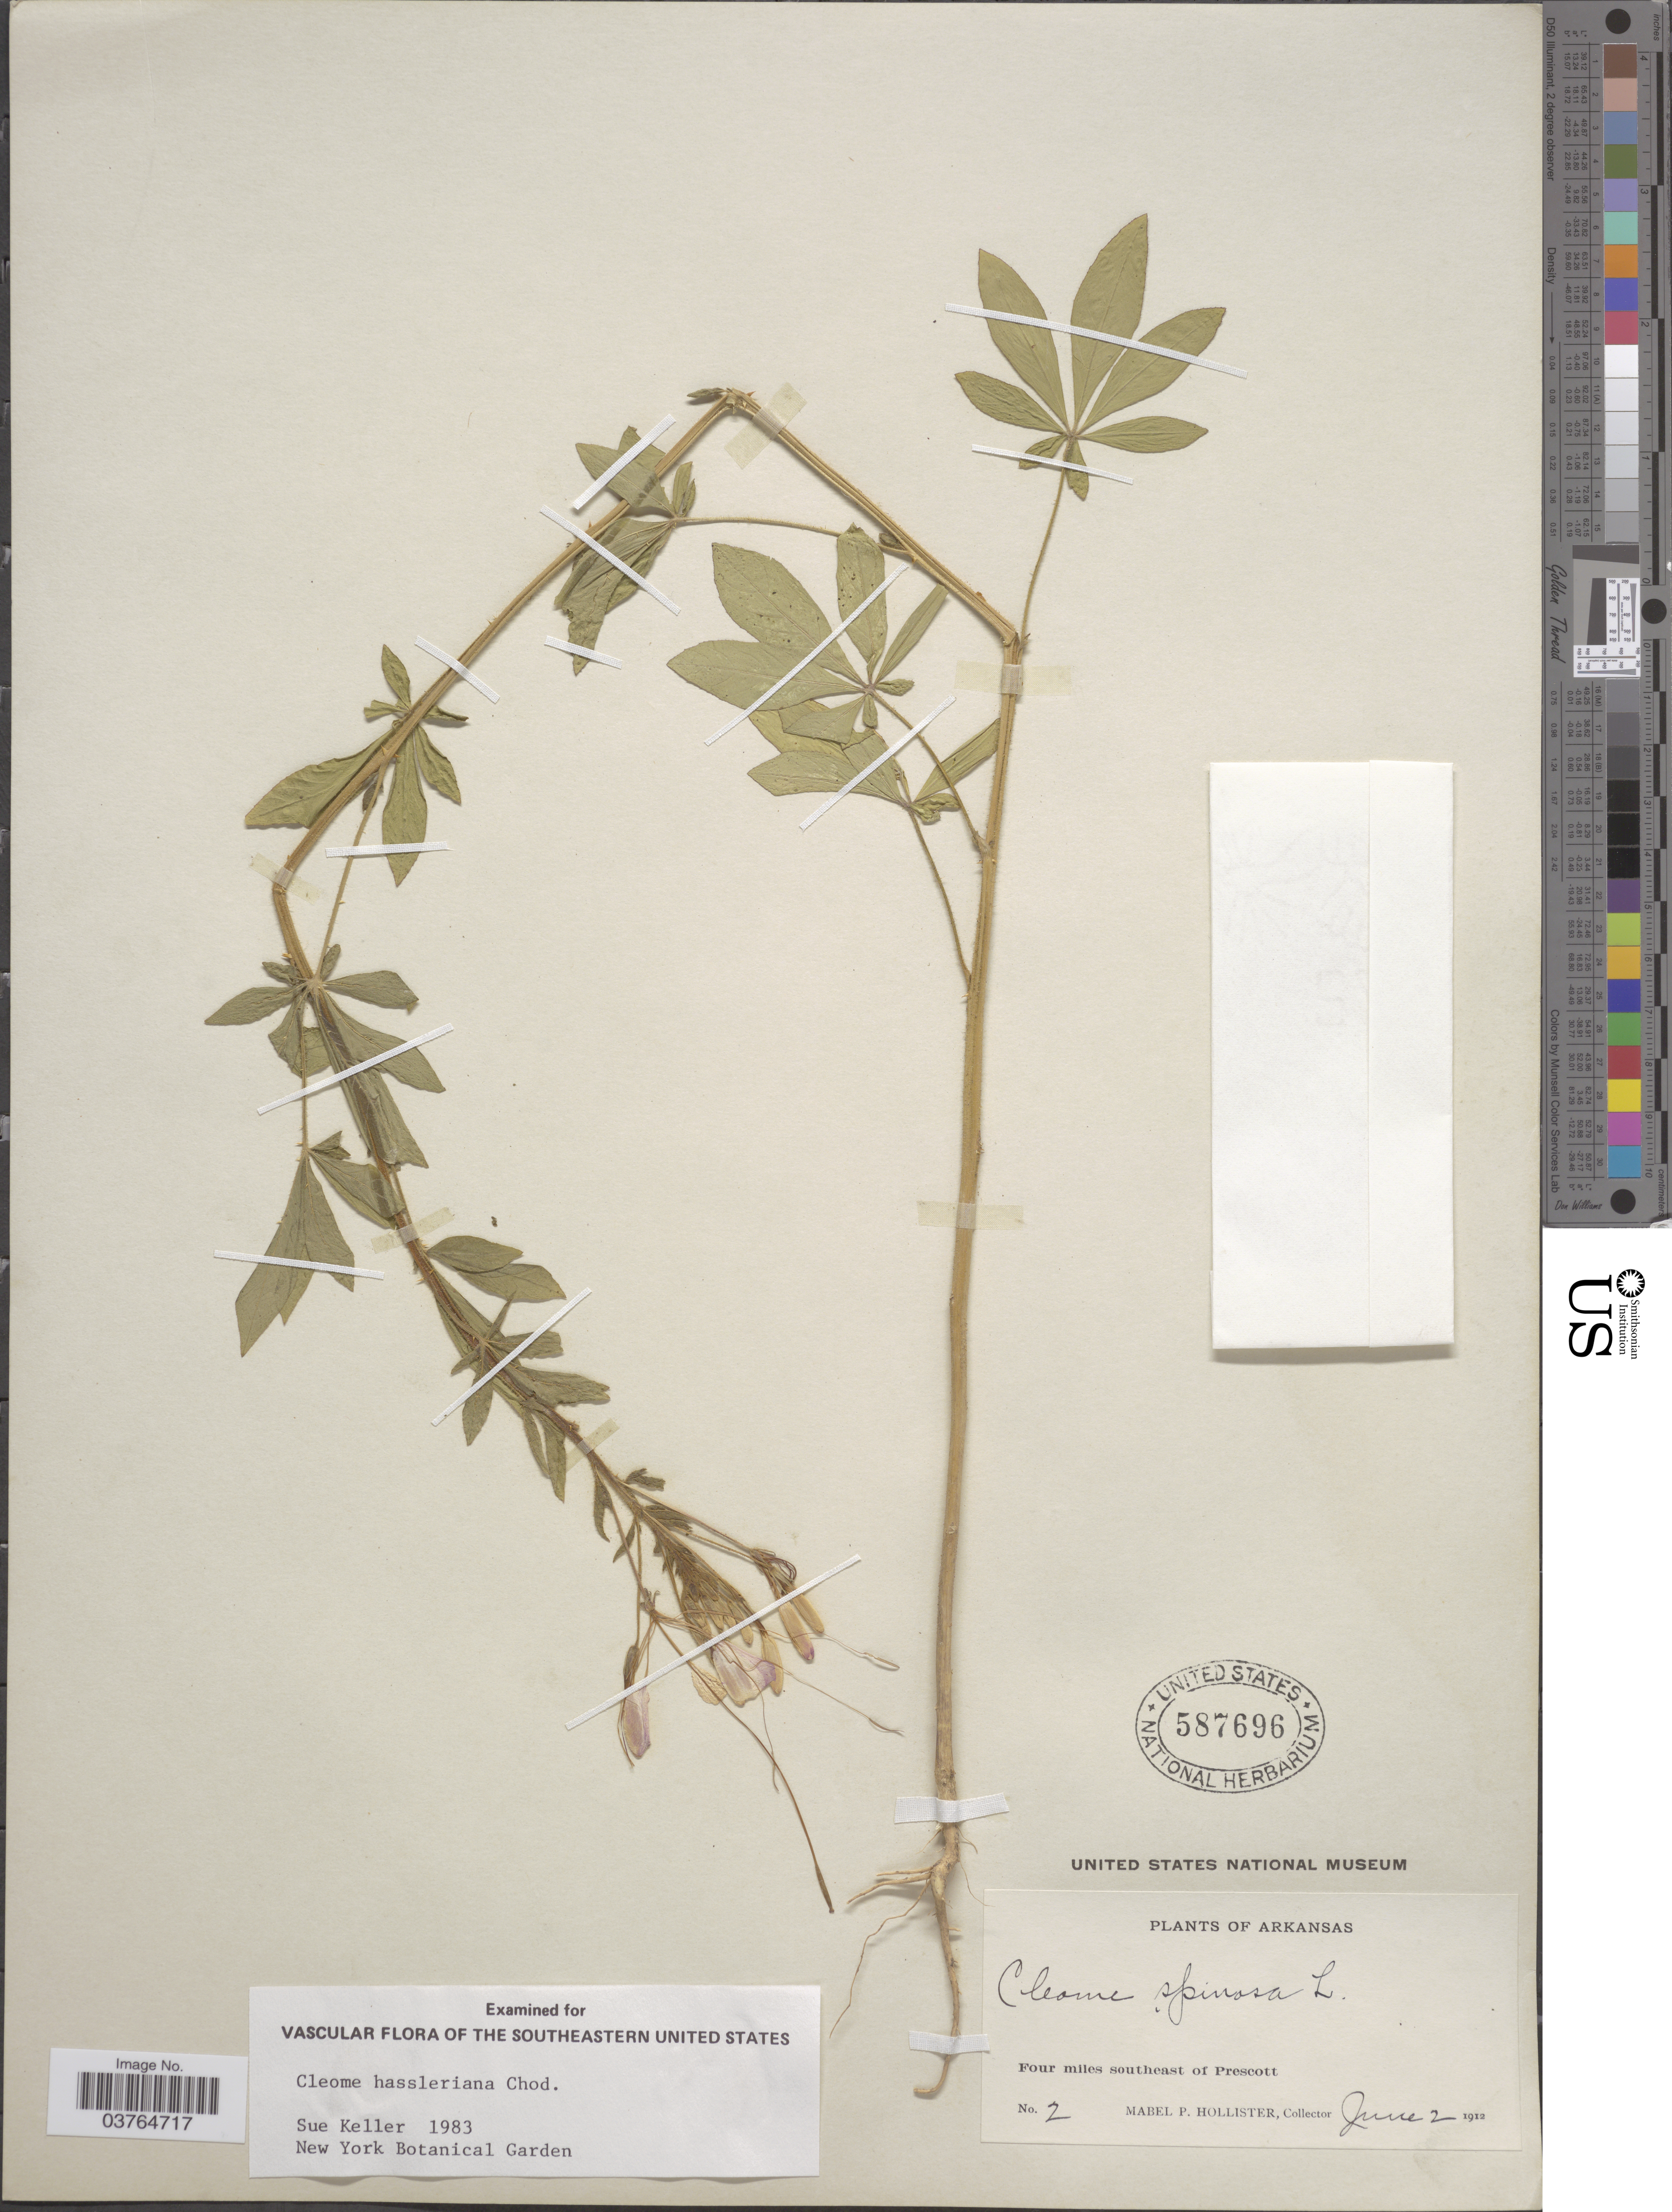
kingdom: Plantae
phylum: Tracheophyta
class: Magnoliopsida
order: Brassicales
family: Cleomaceae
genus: Tarenaya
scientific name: Tarenaya houtteana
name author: (Schltdl.) Soares Neto & Roalson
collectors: M. Hollister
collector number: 2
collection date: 1912-06-02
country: United States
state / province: Arkansas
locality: Four miles southeast of Prescott.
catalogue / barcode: US 587696